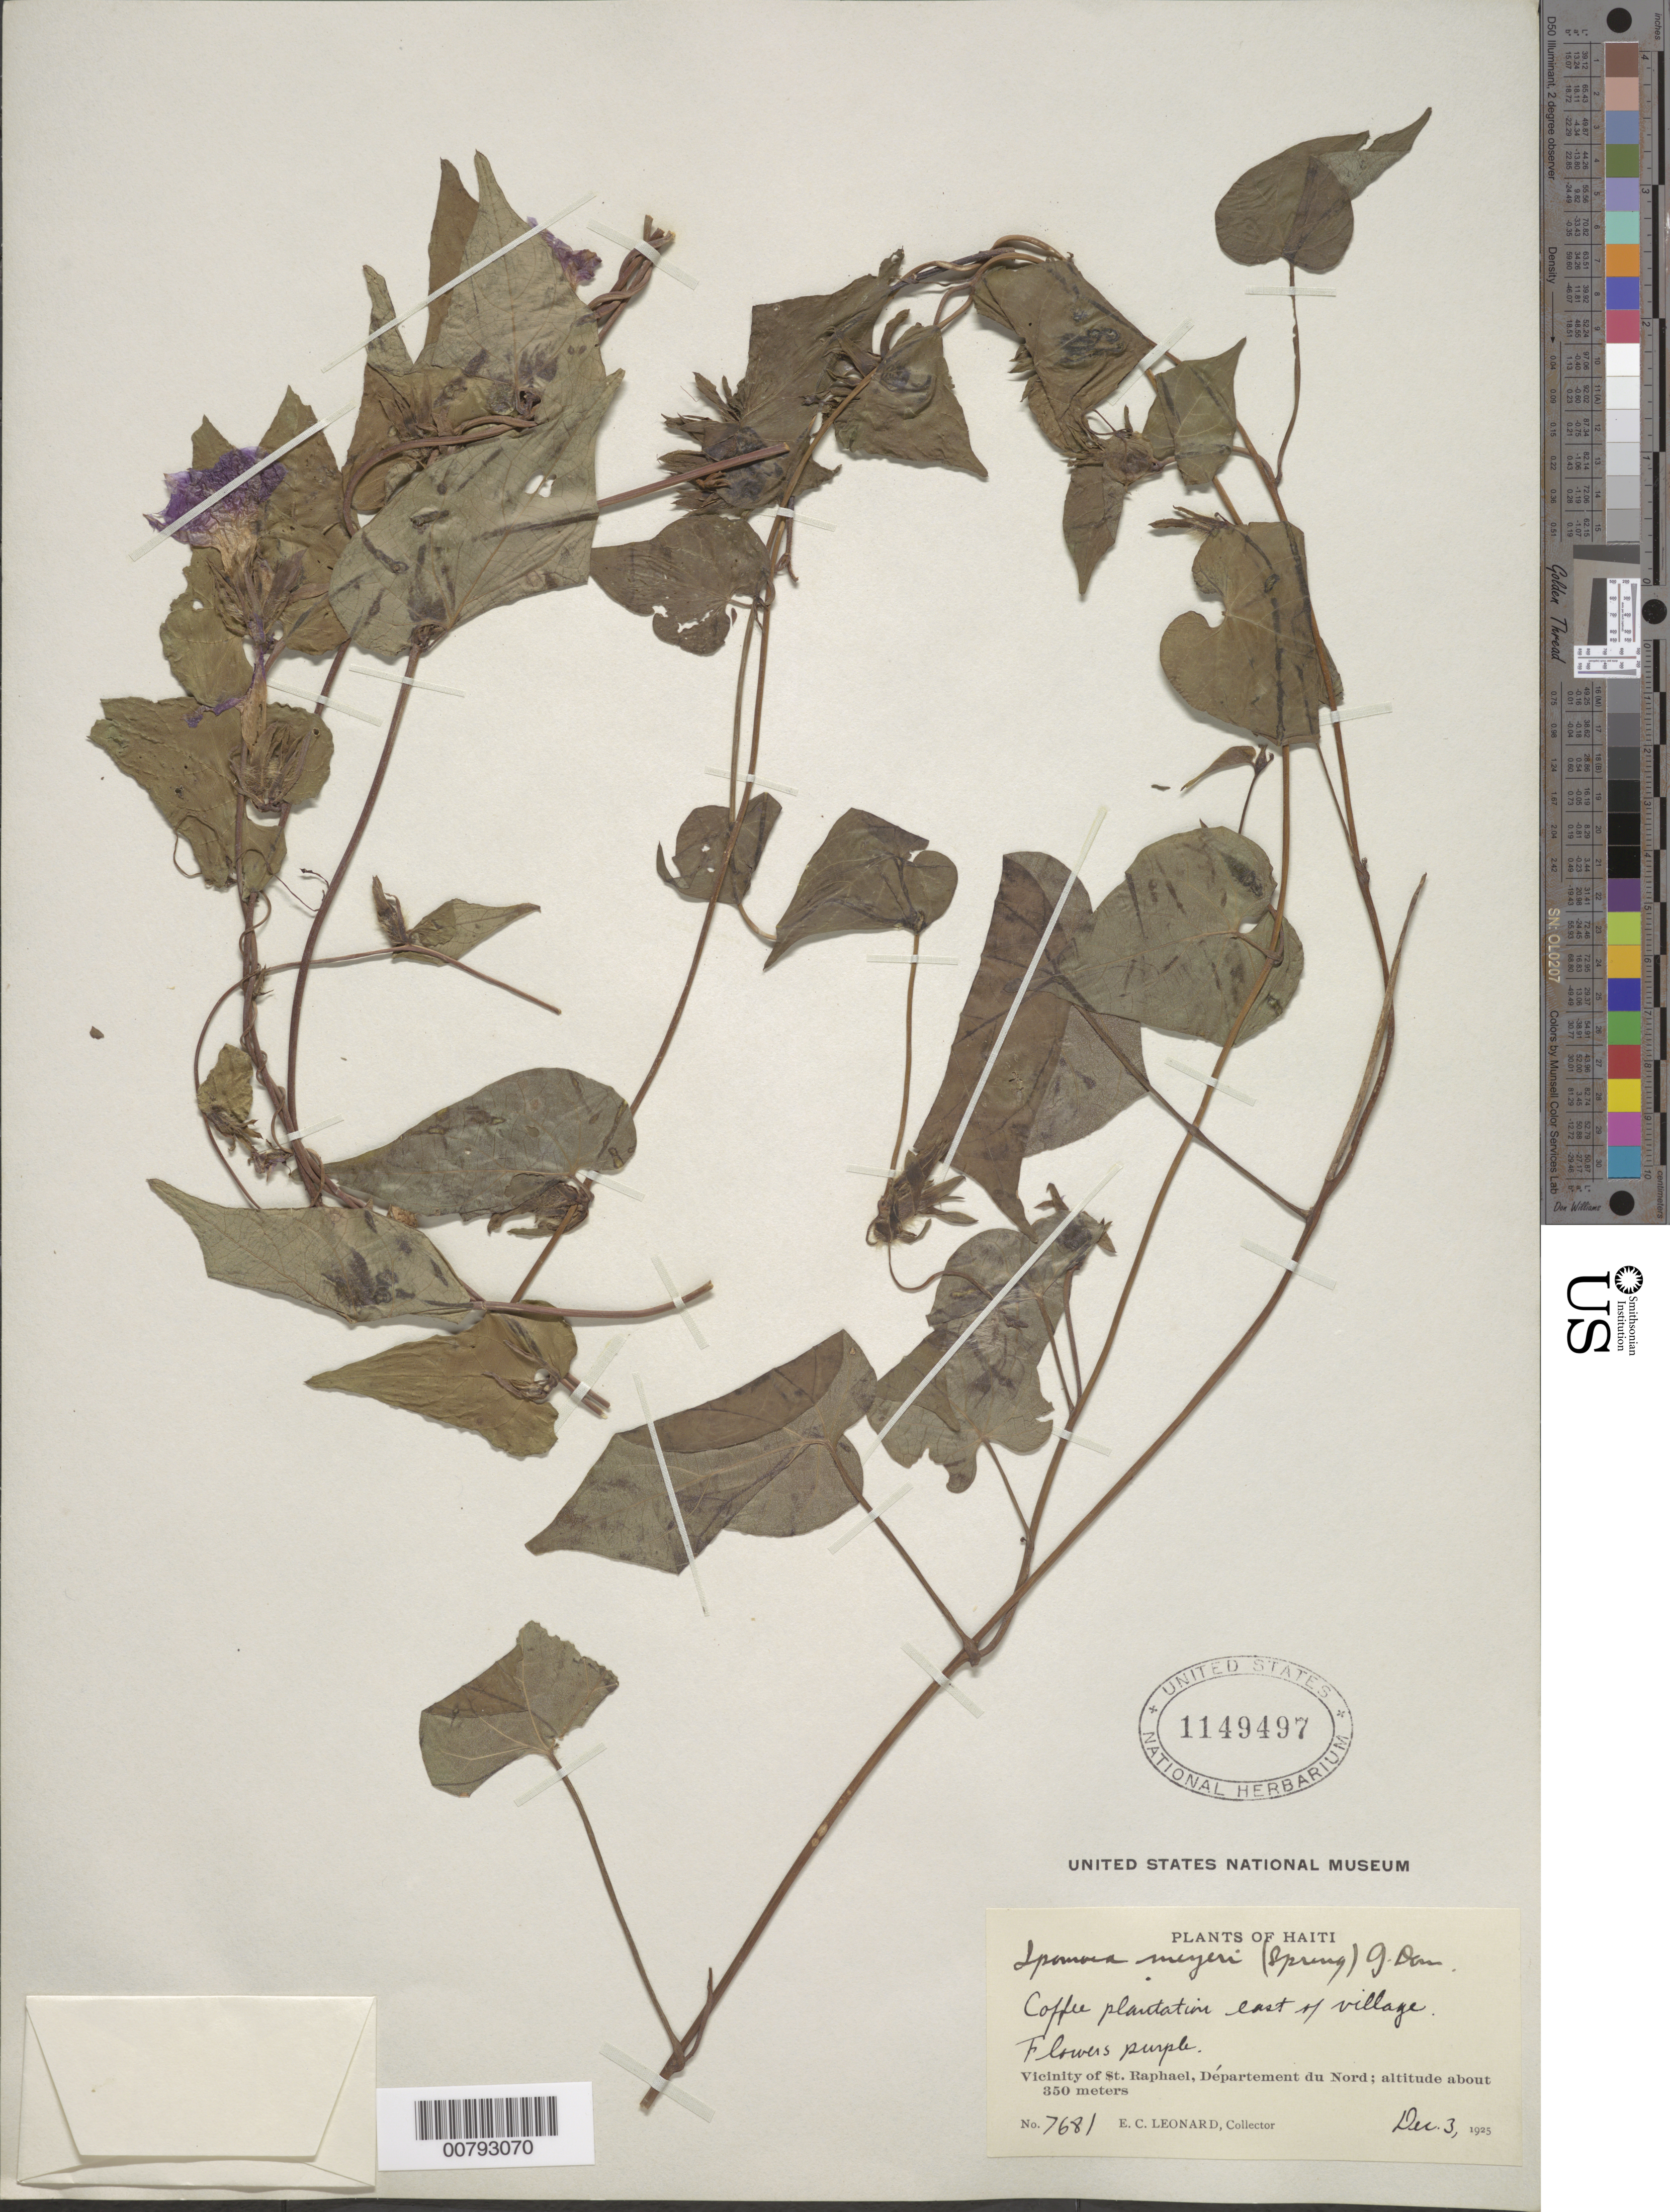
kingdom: Plantae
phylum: Tracheophyta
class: Magnoliopsida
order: Solanales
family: Convolvulaceae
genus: Ipomoea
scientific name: Ipomoea meyeri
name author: (Spreng.) G. Don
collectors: E. C. Leonard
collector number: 7681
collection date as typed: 03 Dec 1925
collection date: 1925-12-03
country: Haiti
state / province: Nord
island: Hispaniola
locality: Vicinity of St. Raphael, east of village.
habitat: Coffee plantation.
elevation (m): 350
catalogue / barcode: US 1149497